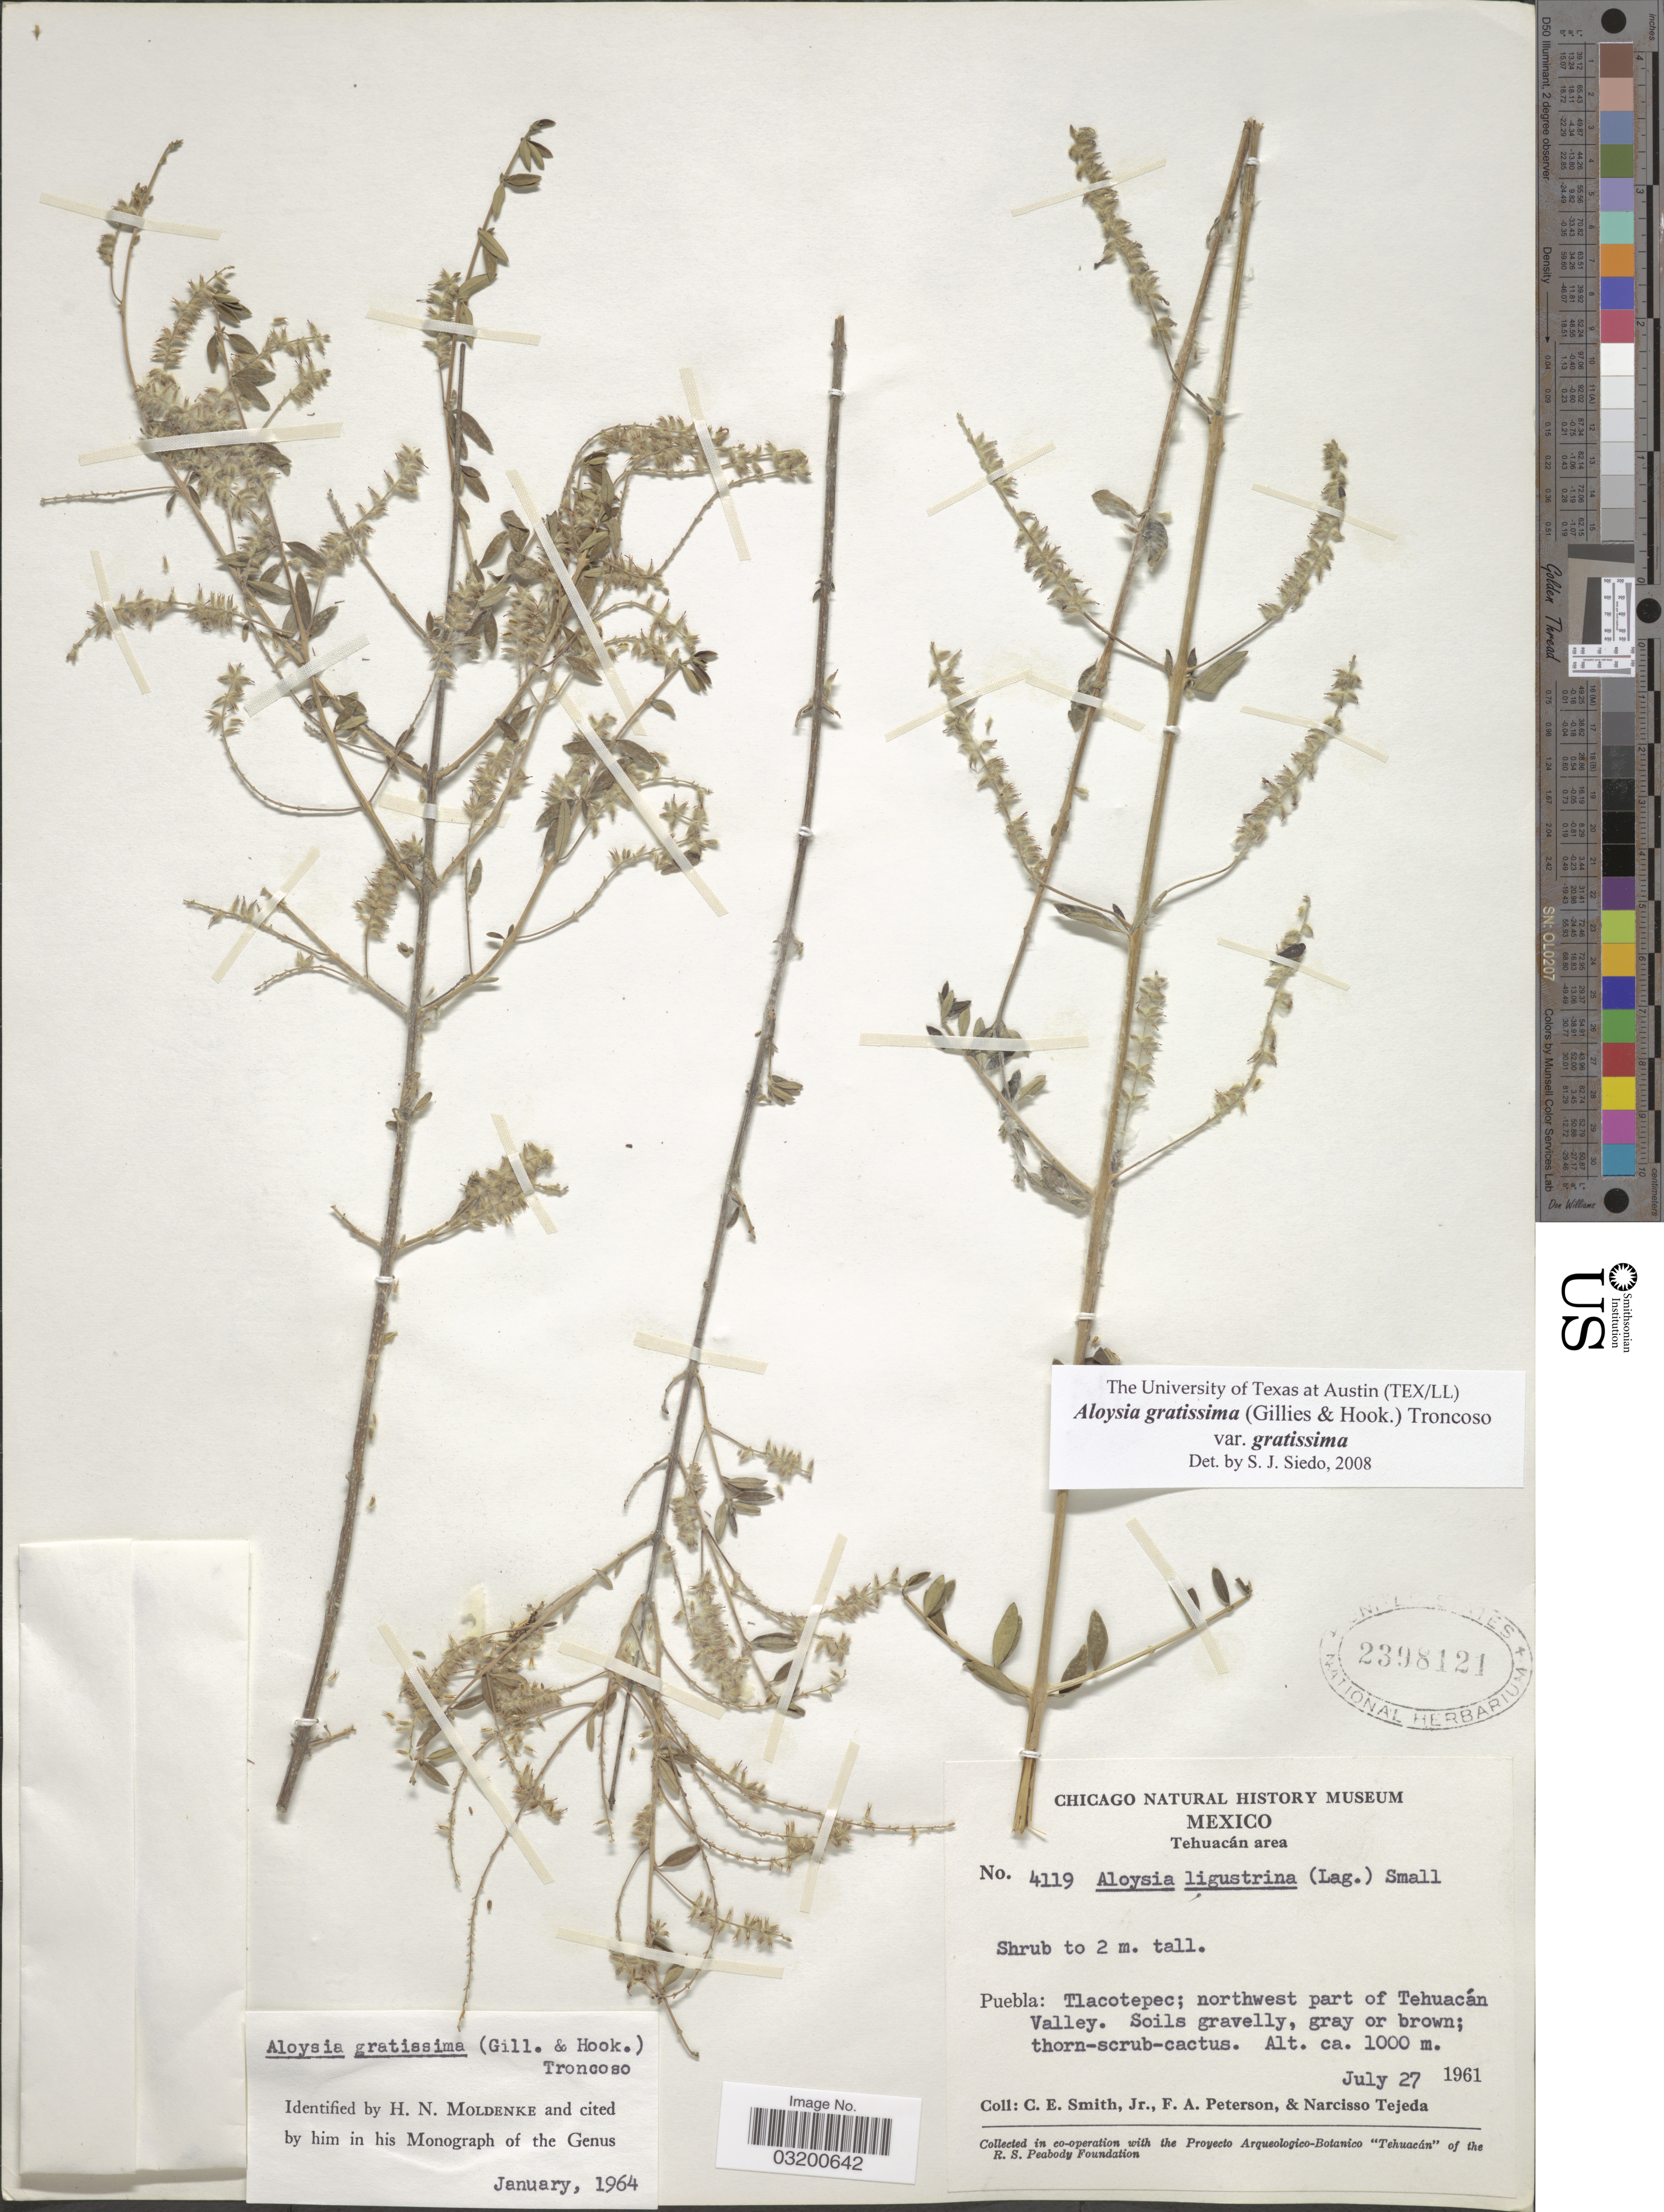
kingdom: Plantae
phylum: Tracheophyta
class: Magnoliopsida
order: Lamiales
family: Verbenaceae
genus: Aloysia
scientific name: Aloysia gratissima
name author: (Gillies & Hook.) Tronc.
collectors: C. E. Smith Jr., F. A. Peterson & N. Tejeda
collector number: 4119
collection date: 1961-07-27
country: Mexico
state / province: Puebla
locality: Tehuacán area. Tlacotepec; northwest part of Tehuacán Valley.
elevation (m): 1000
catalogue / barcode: US 2398121